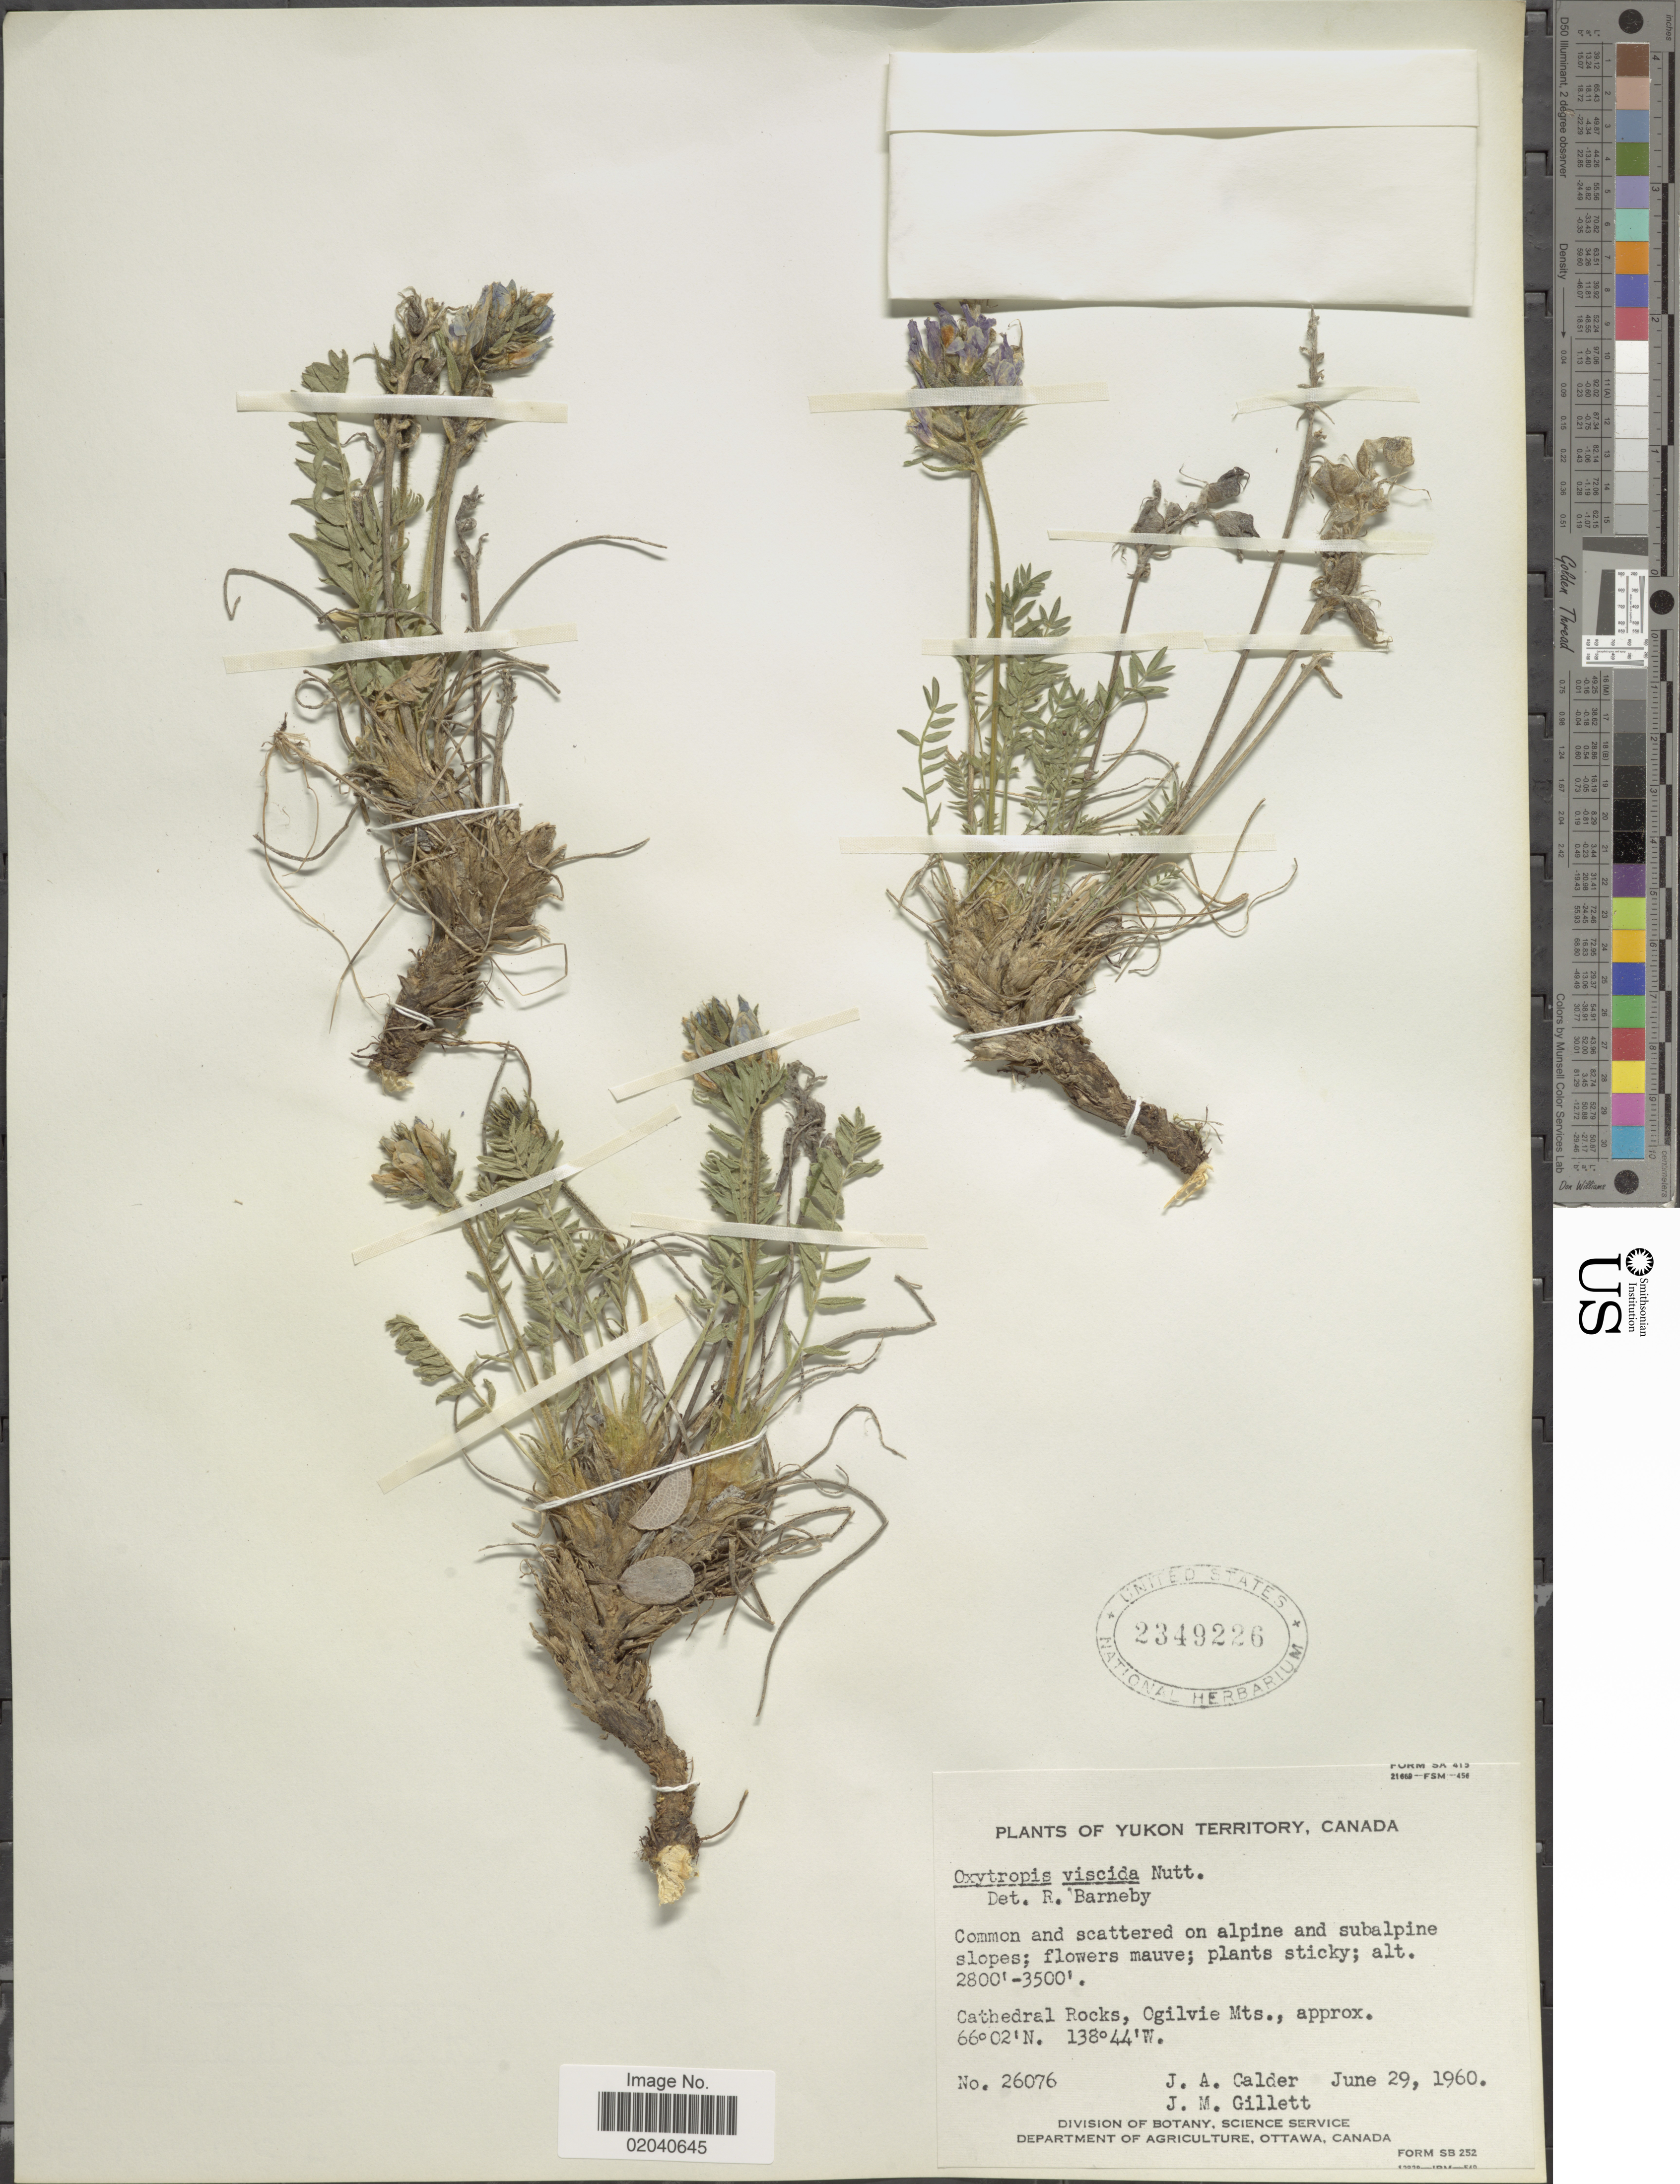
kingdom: Plantae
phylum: Tracheophyta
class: Magnoliopsida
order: Fabales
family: Fabaceae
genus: Oxytropis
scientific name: Oxytropis viscida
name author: Nutt.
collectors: J. A. Calder & J. M. Gillett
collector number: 26076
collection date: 1960-06-29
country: Canada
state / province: Yukon Territory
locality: Cathedral Rocks, Ogilvie Mts.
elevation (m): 853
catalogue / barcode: US 2349226